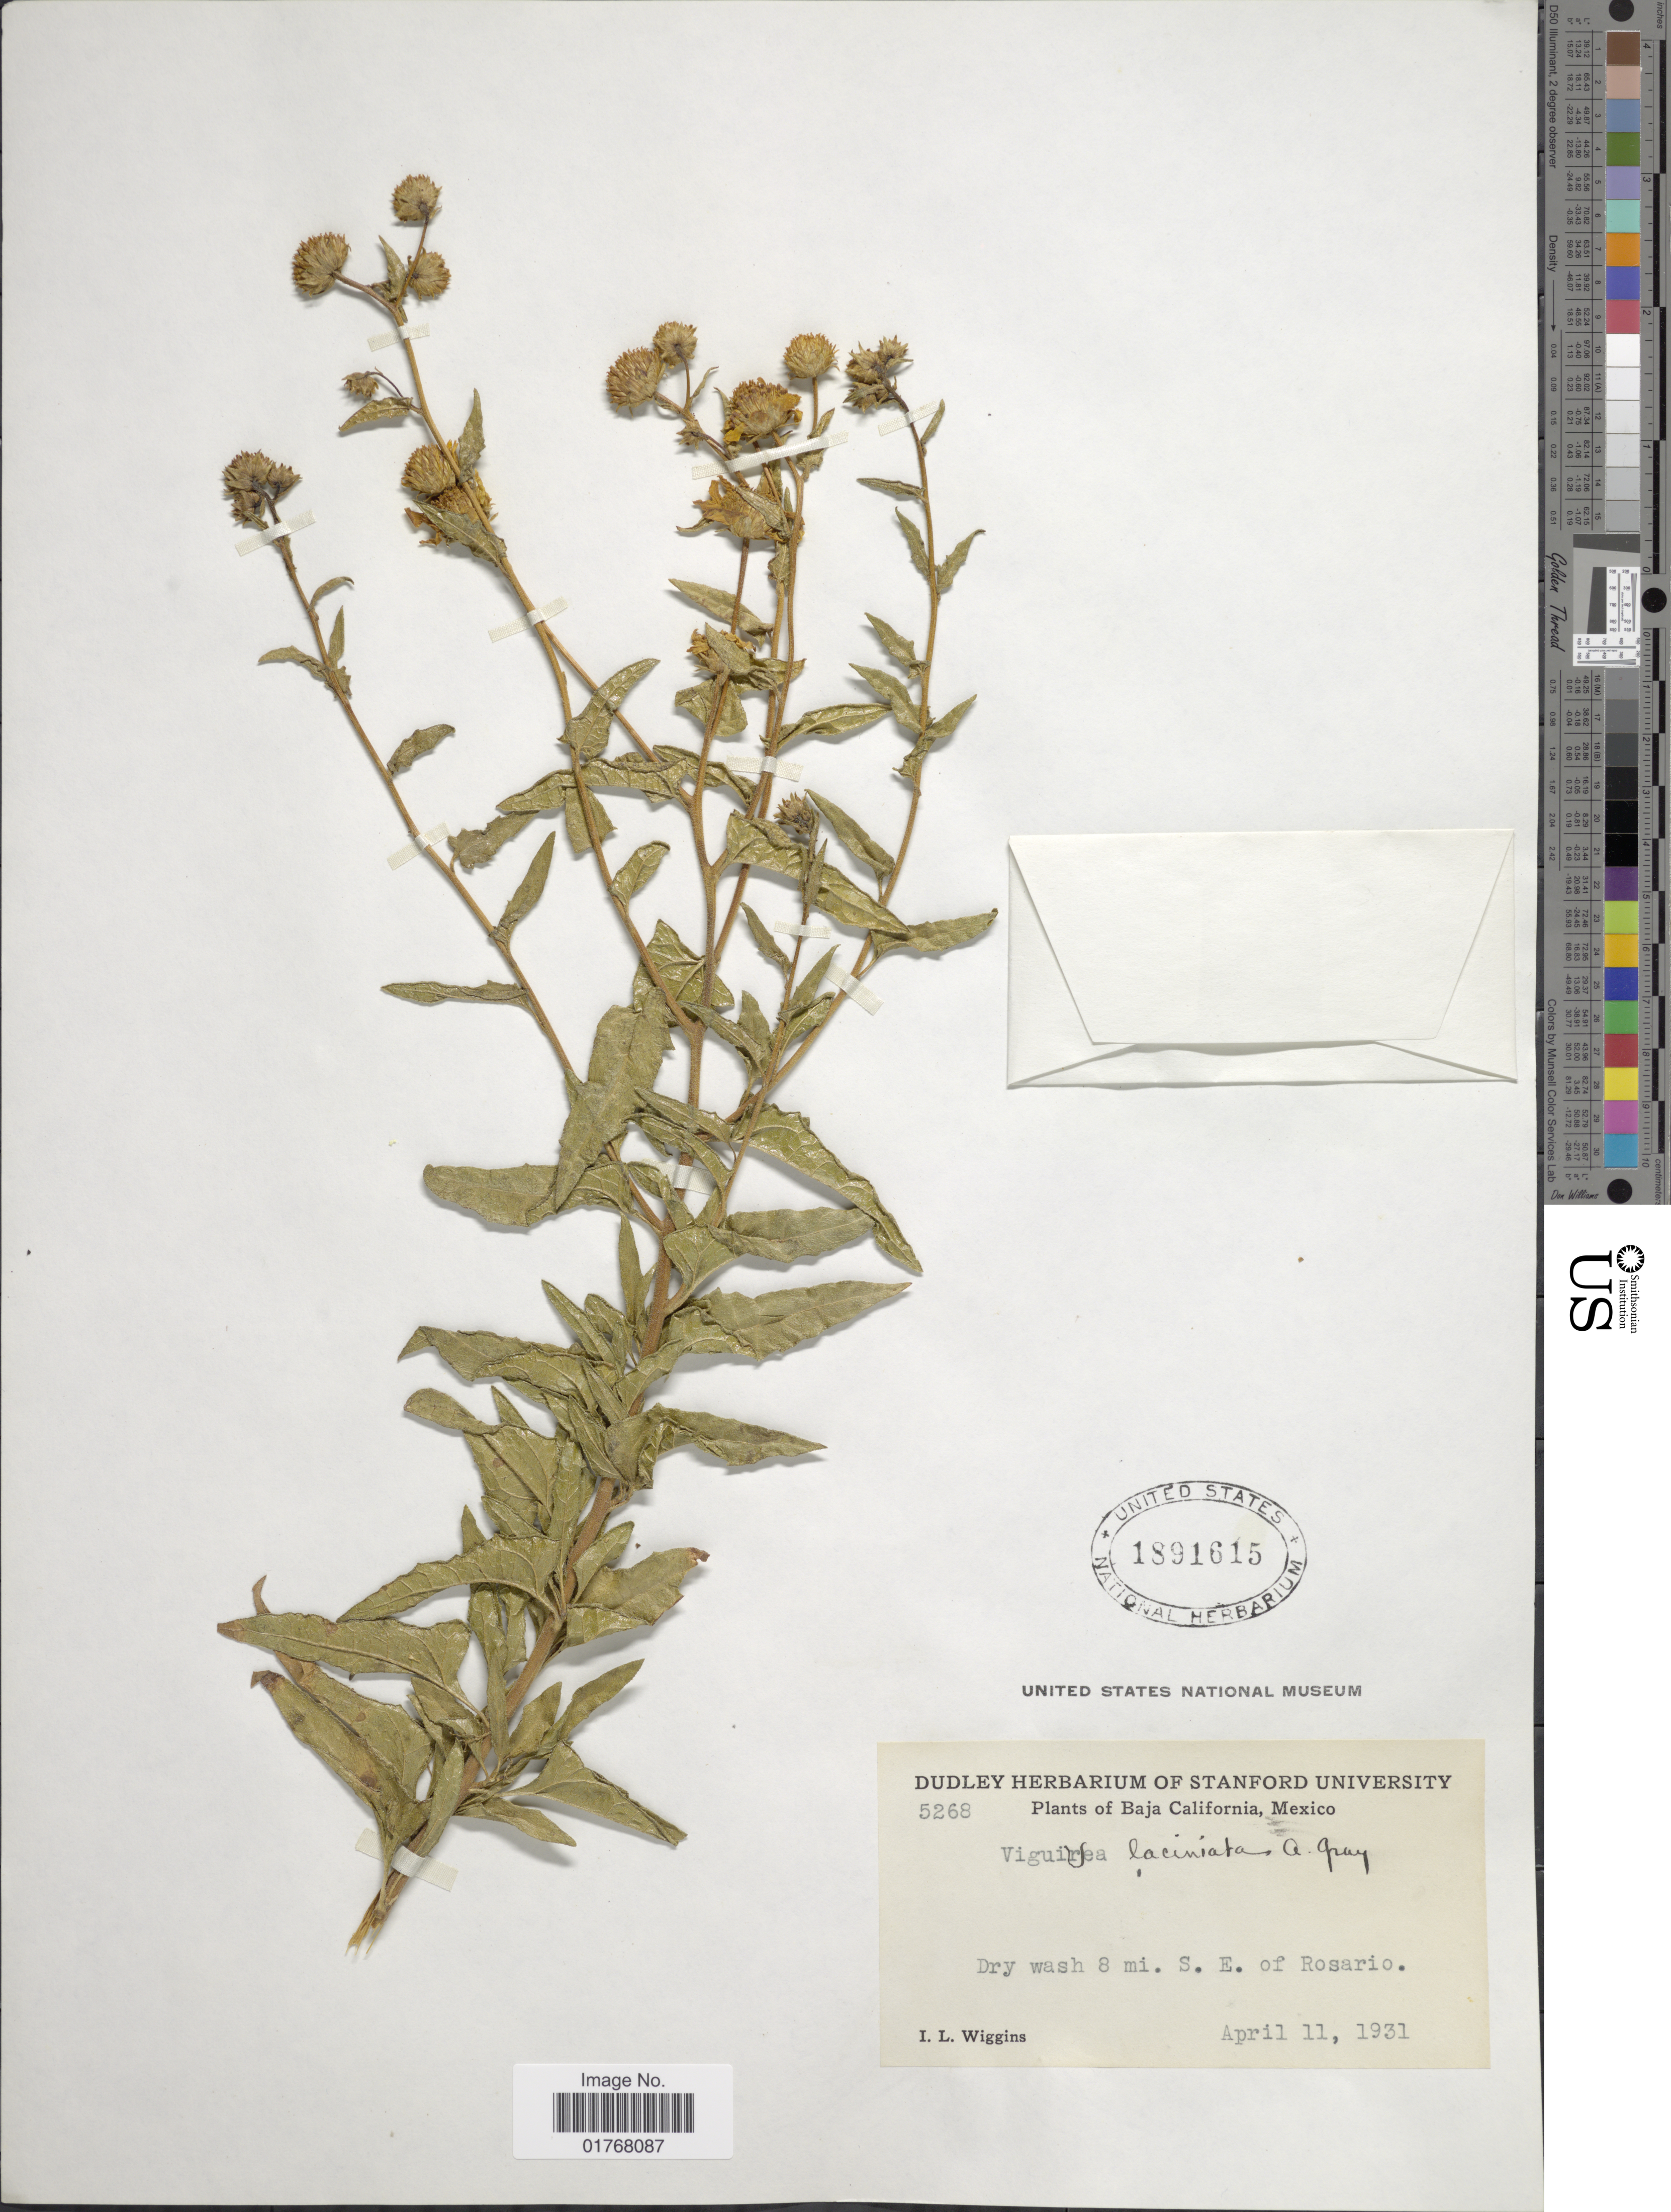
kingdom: Plantae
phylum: Tracheophyta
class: Magnoliopsida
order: Asterales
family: Asteraceae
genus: Viguiera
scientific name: Viguiera laciniata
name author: A. Gray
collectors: I. L. Wiggins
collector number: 5268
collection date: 1931-04-11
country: Mexico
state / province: Baja California Norte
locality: Dry wash 8 mi S.E. of Rosario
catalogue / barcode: US 1891615